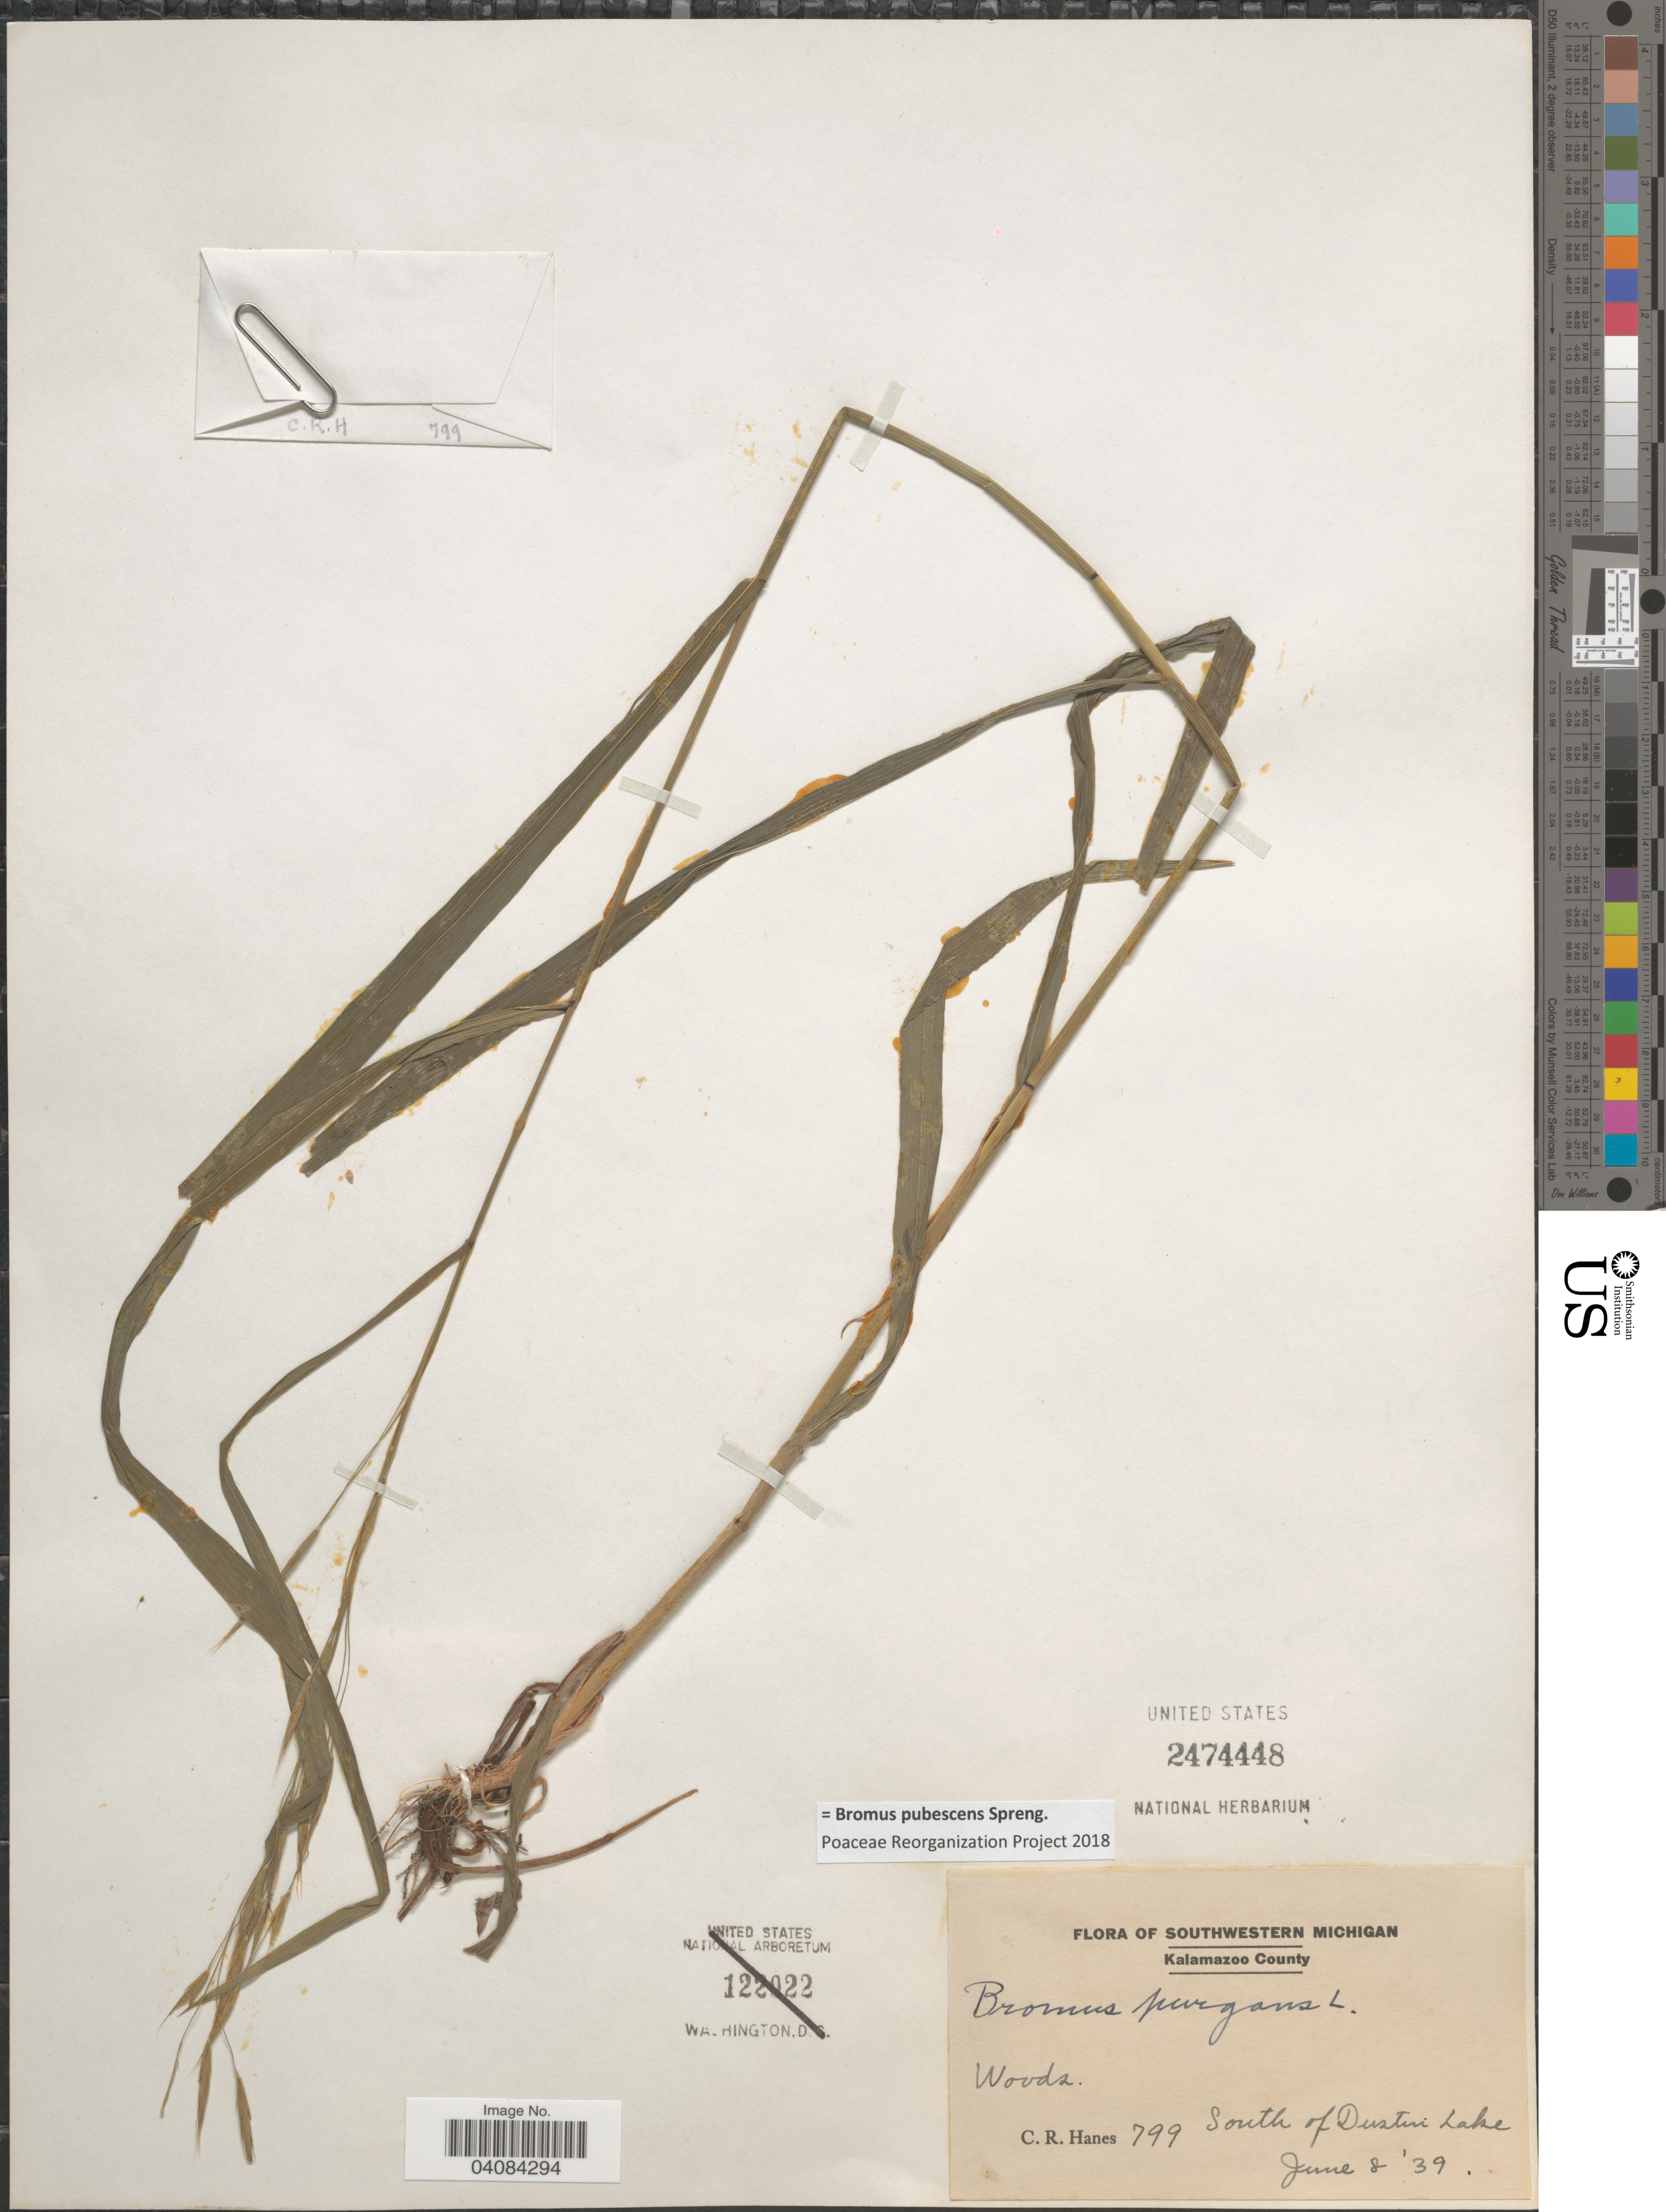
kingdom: Plantae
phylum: Tracheophyta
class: Liliopsida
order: Poales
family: Poaceae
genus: Bromus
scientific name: Bromus pubescens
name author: Muhl. ex Willd.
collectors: C. Hanes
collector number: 799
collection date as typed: Transcribed d/m/y: 8/6/39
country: United States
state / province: Michigan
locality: Southwestern Michigan. Kalamazoo County. South of Dustin Lake.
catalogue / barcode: US 2474448